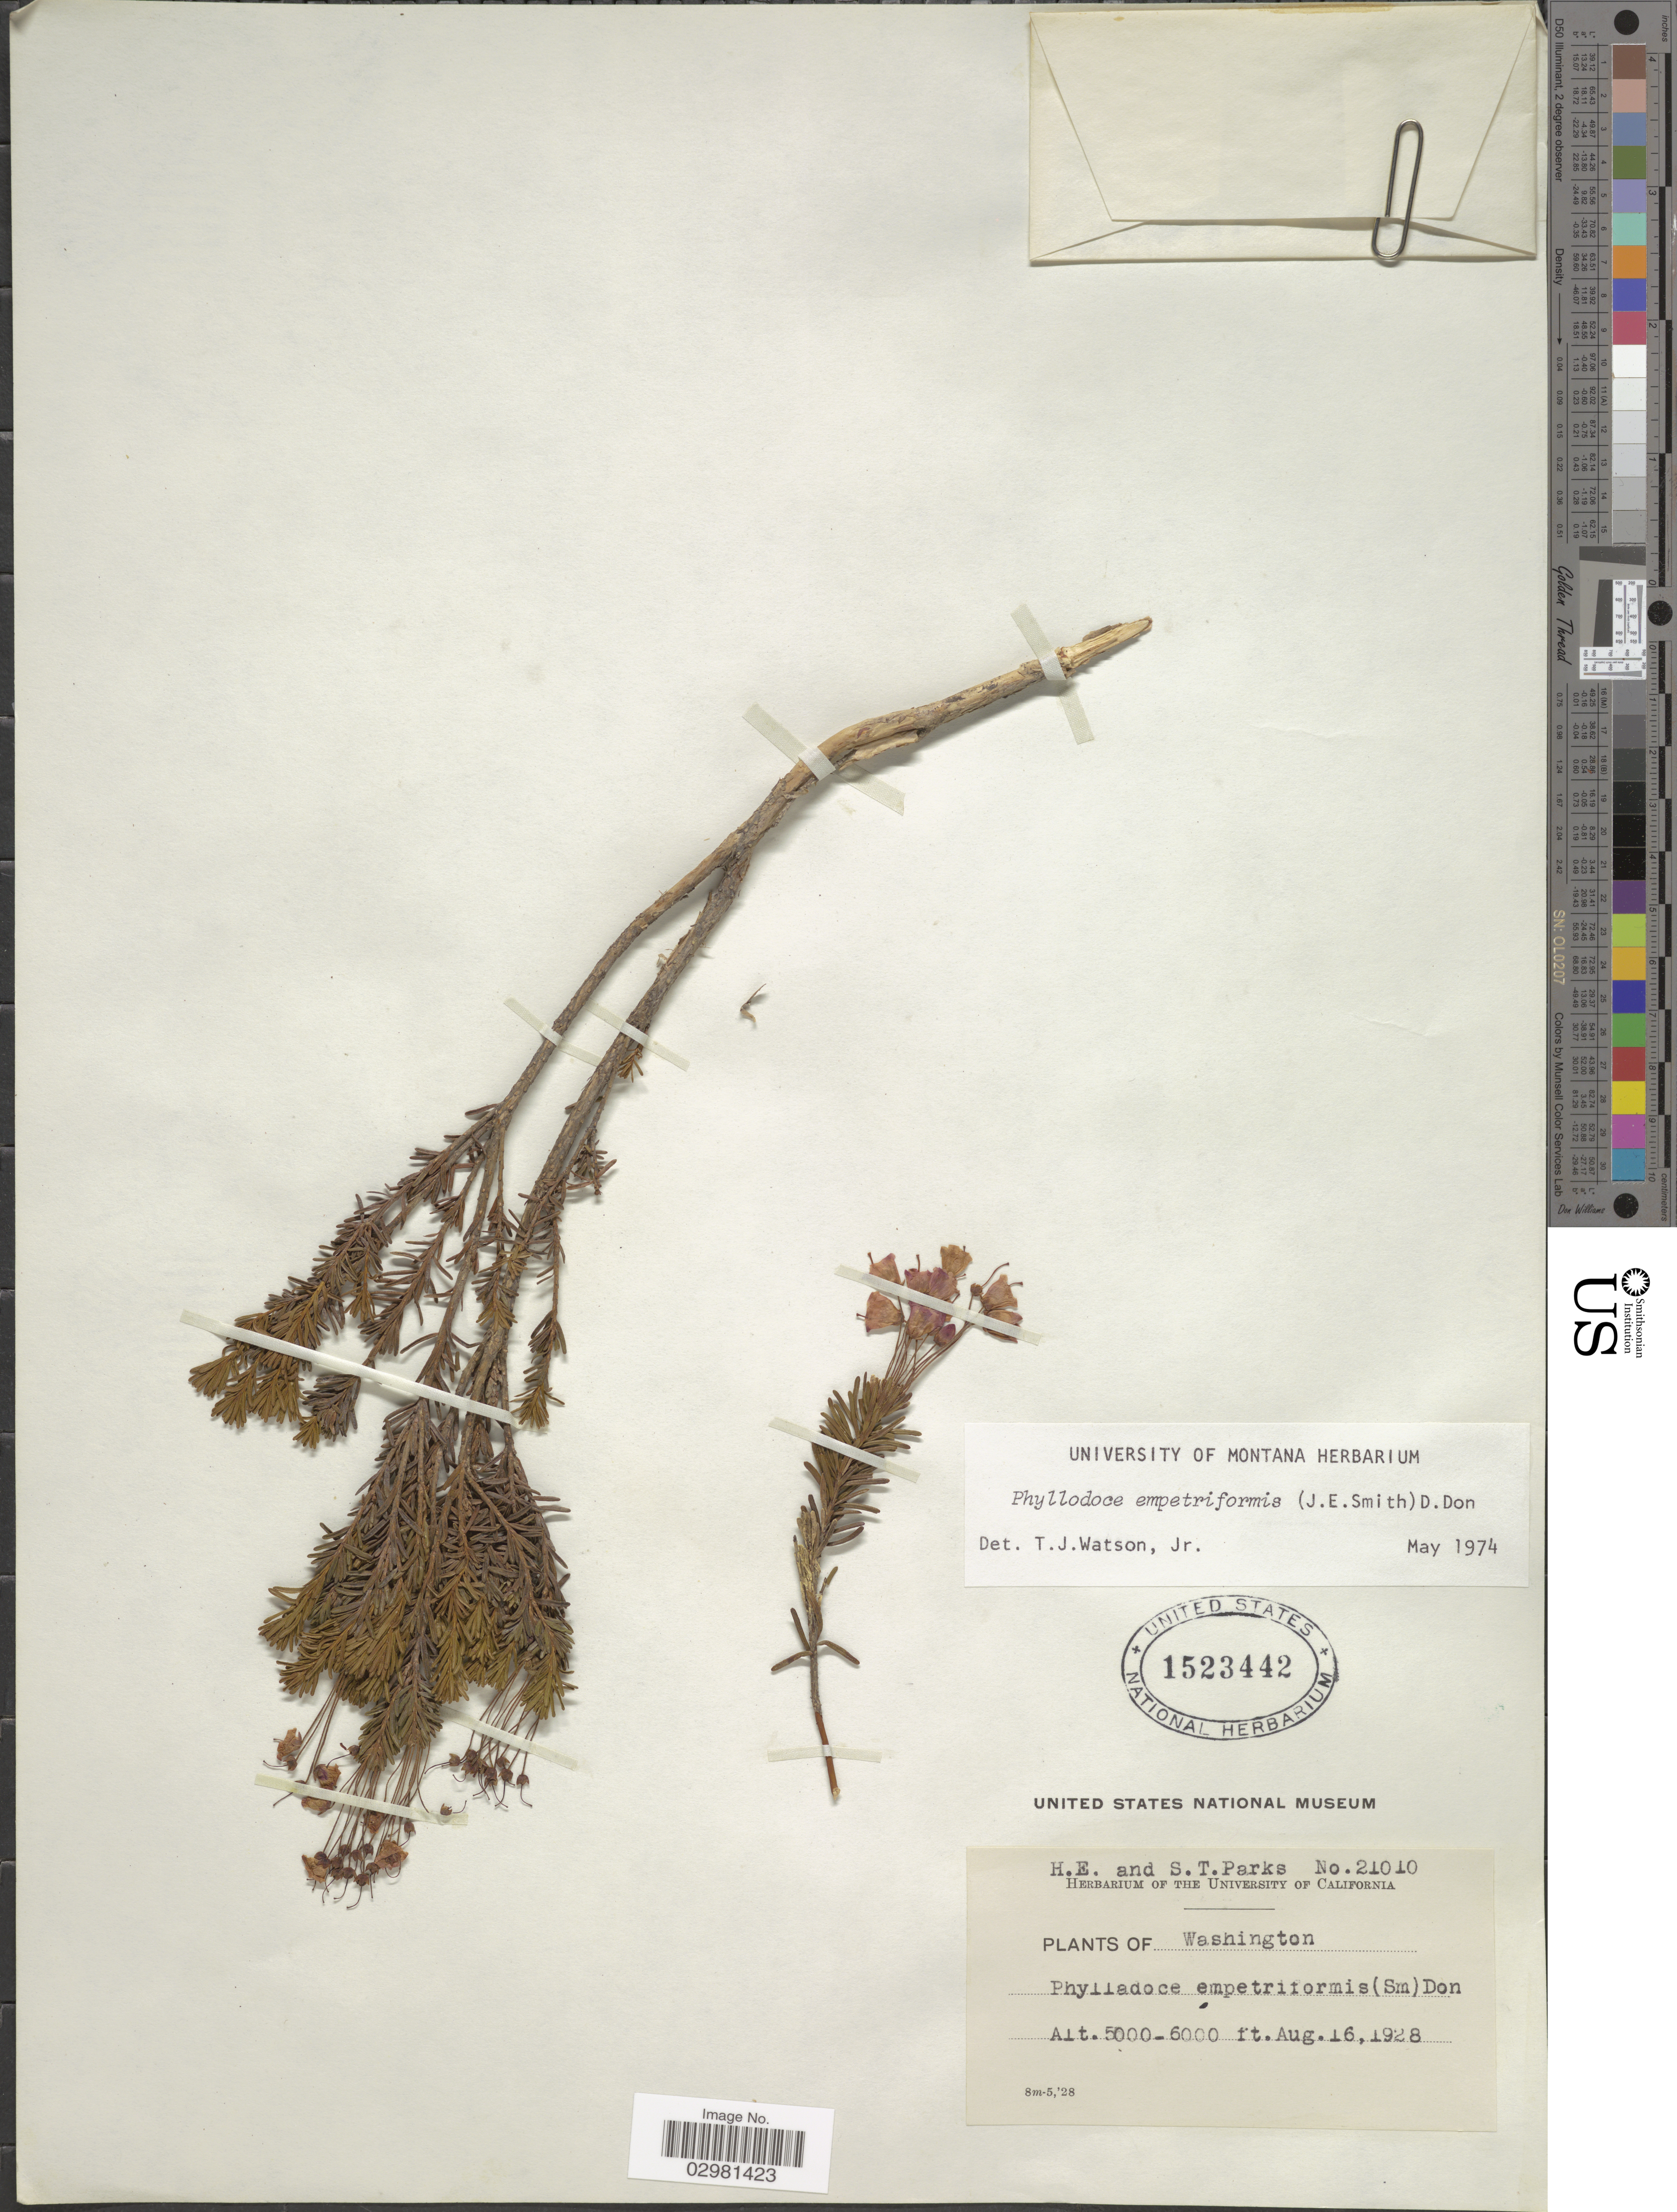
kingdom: Plantae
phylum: Tracheophyta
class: Magnoliopsida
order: Ericales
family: Ericaceae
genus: Phyllodoce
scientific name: Phyllodoce empetiformis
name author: (Small) D. Don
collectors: H. E. Parks & S. Parks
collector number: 21010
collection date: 1928-08-16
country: United States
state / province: Washington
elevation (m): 1524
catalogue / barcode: US 1523442